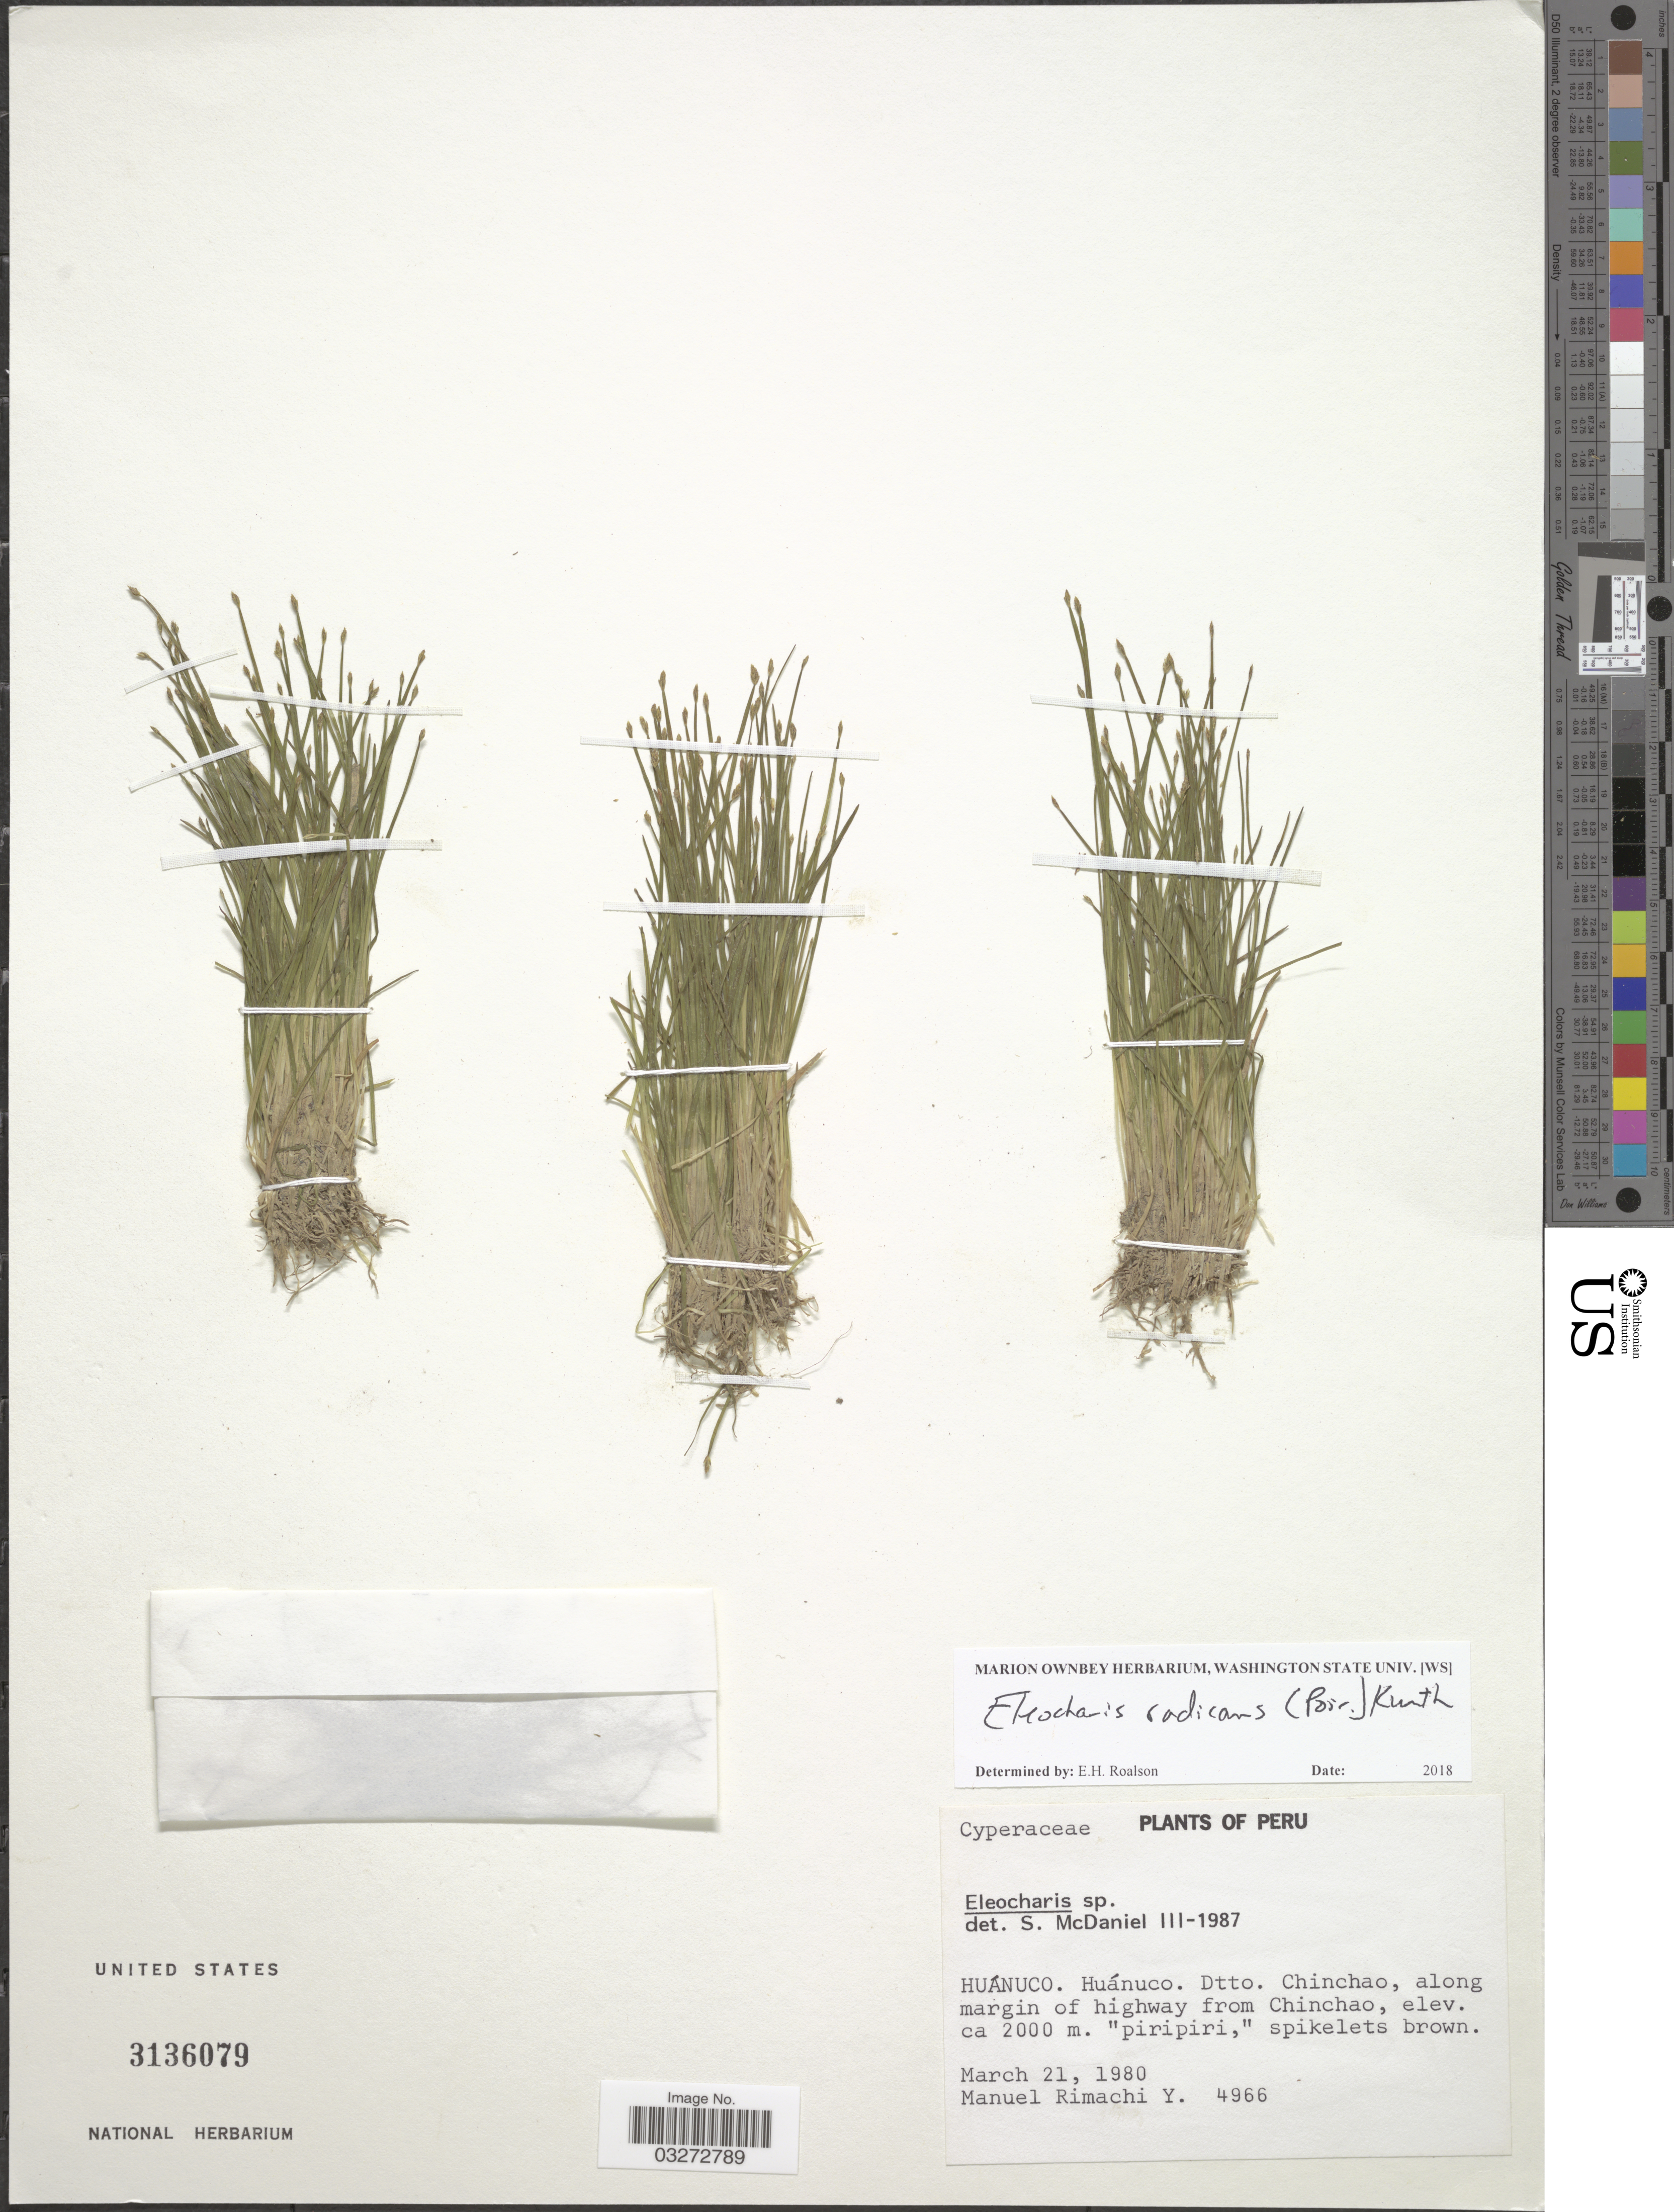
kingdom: Plantae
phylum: Tracheophyta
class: Liliopsida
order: Poales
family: Cyperaceae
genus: Eleocharis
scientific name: Eleocharis radicans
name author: (A. Dietrich) Kunth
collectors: M. Rimachi Y.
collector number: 4966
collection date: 1980-03-21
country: Peru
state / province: Huánuco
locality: Dtto. Chinchao, along margin of highway from Chinchao.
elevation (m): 2000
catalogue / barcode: US 3136079